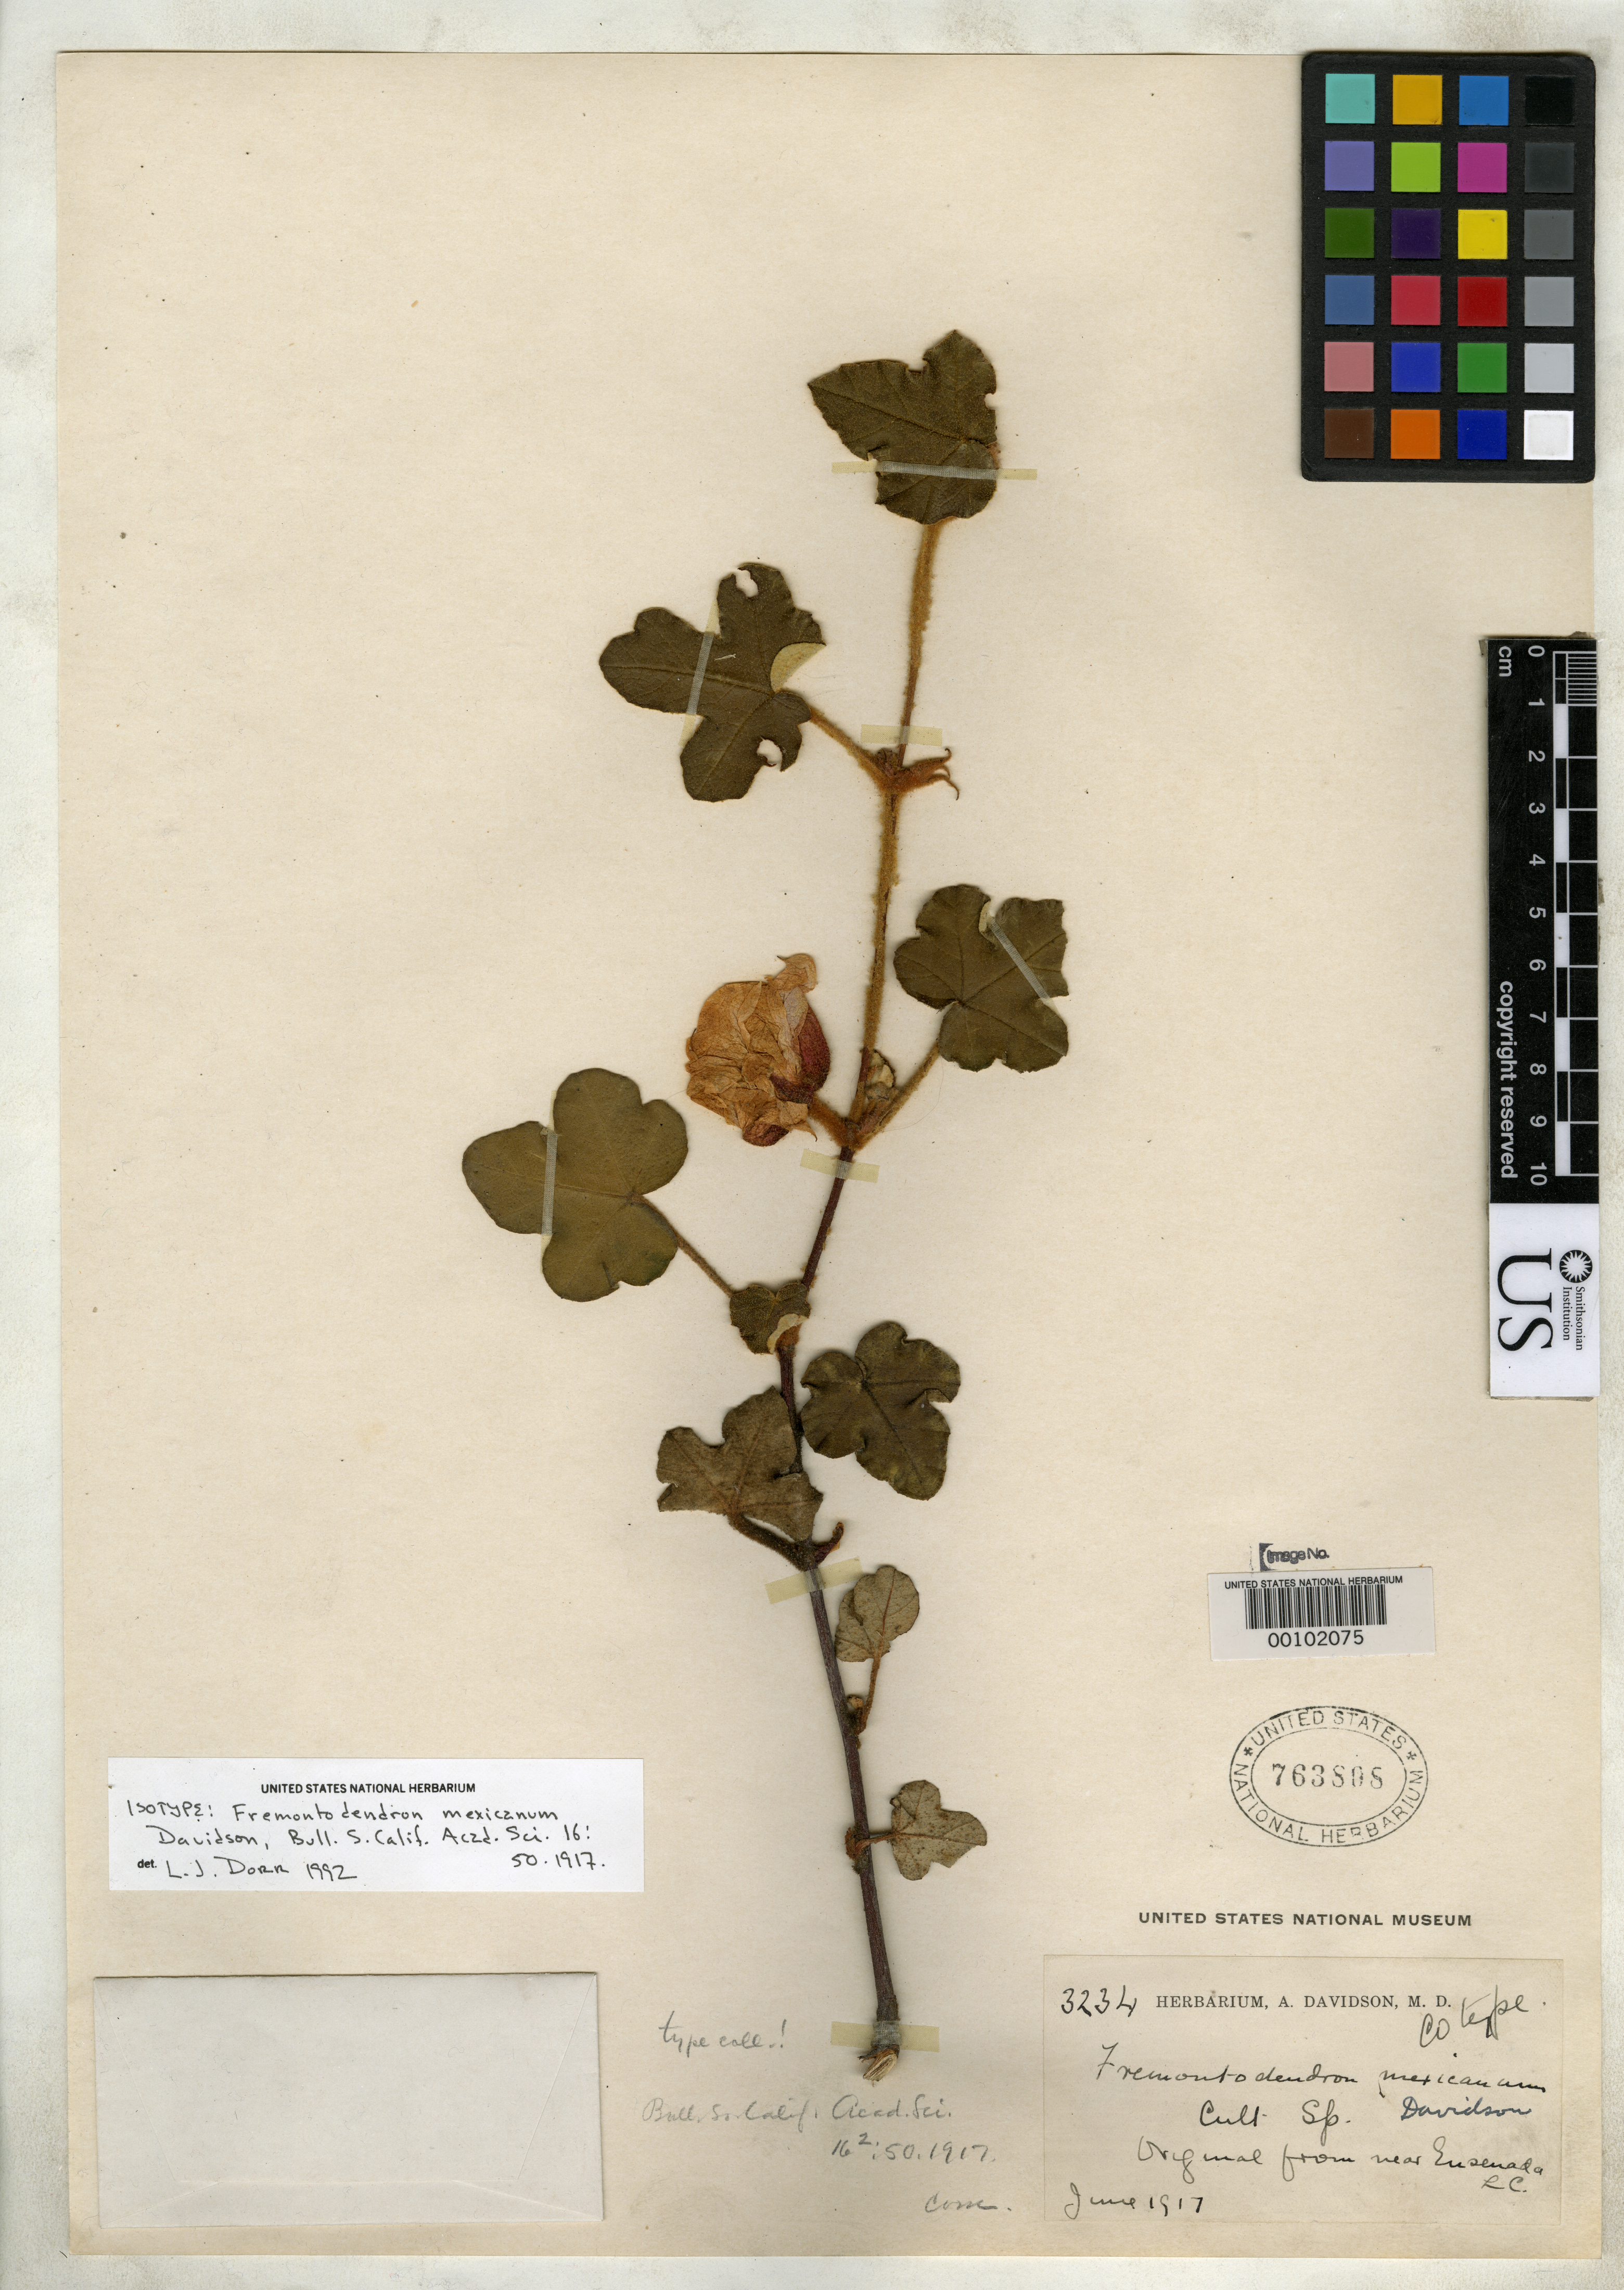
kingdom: Plantae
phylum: Tracheophyta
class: Magnoliopsida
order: Malvales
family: Malvaceae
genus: Fremontodendron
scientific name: Fremontodendron mexicanum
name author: Davidson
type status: Isotype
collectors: A. Davidson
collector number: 3234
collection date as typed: Jun 1917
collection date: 1917-06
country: Mexico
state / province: Baja California Norte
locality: Near Ensenada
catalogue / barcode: US 763808